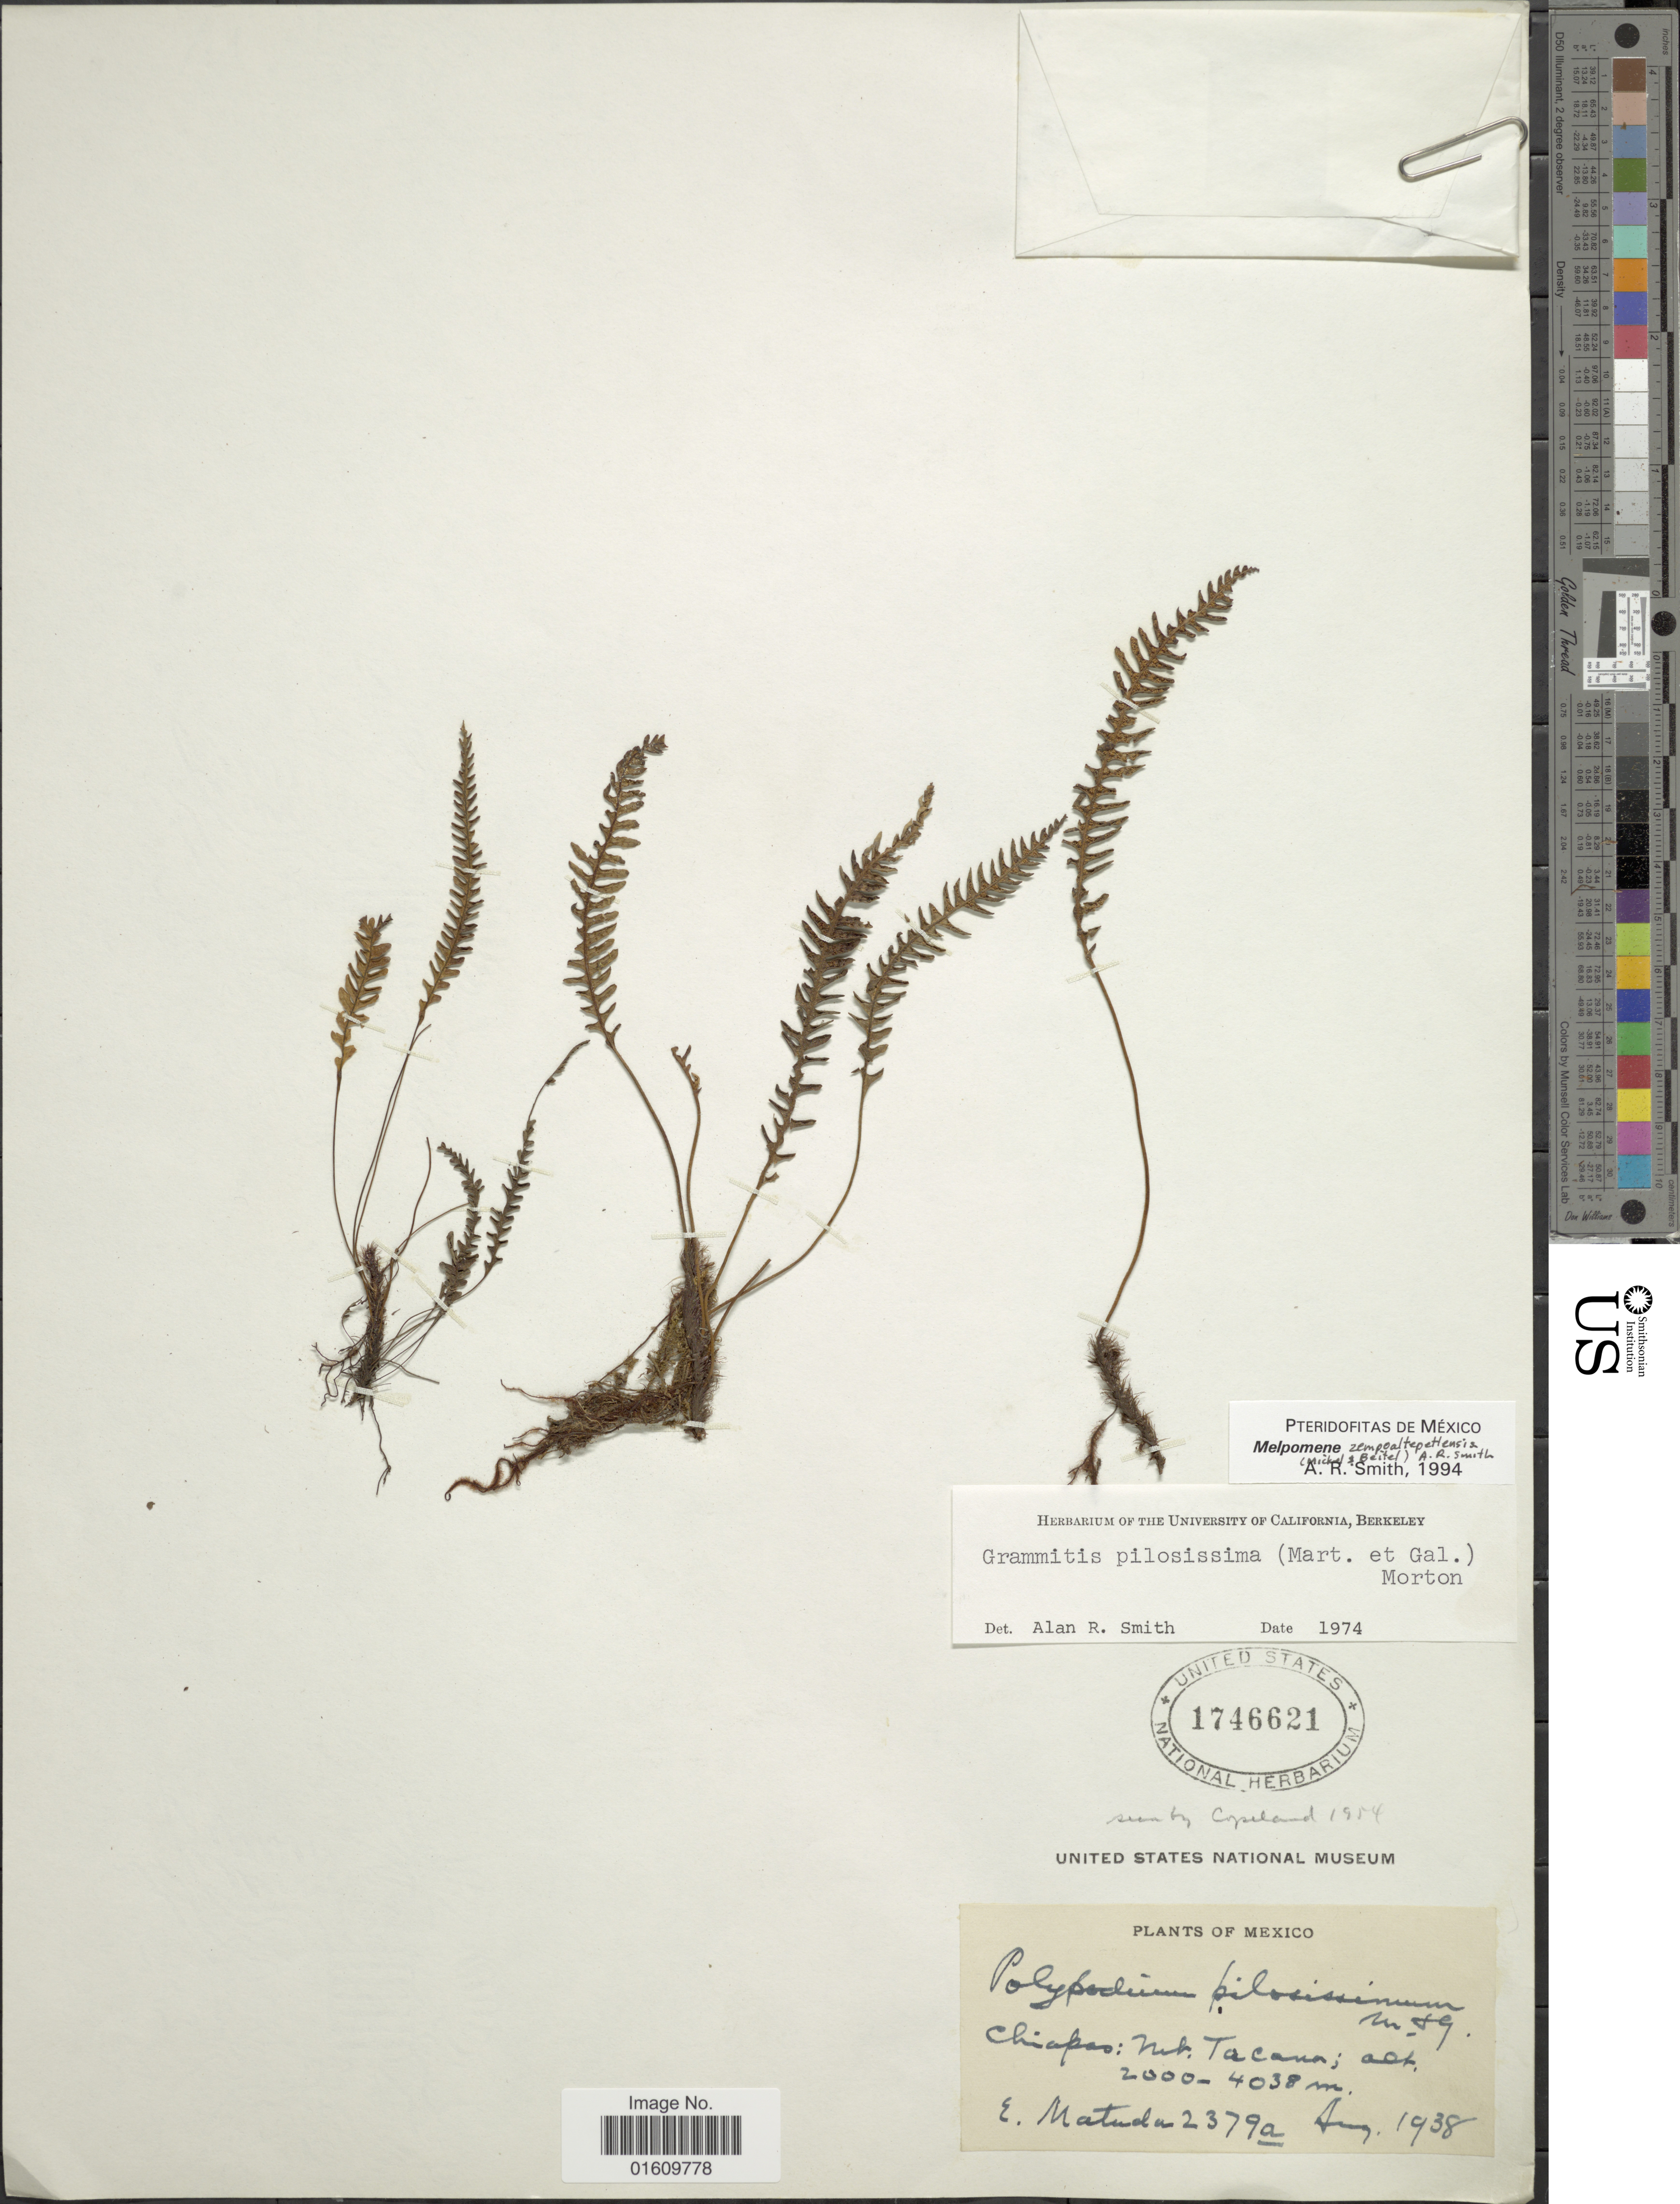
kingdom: Plantae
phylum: Tracheophyta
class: Polypodiopsida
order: Polypodiales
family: Polypodiaceae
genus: Melpomene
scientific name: Melpomene xiphopteroides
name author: (Liebm.) A.R. Sm. & R.C. Moran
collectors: E. Matuda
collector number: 2379a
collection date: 1938-07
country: Mexico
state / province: Chiapas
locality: Mt. Tacana.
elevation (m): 2000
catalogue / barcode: US 1746621